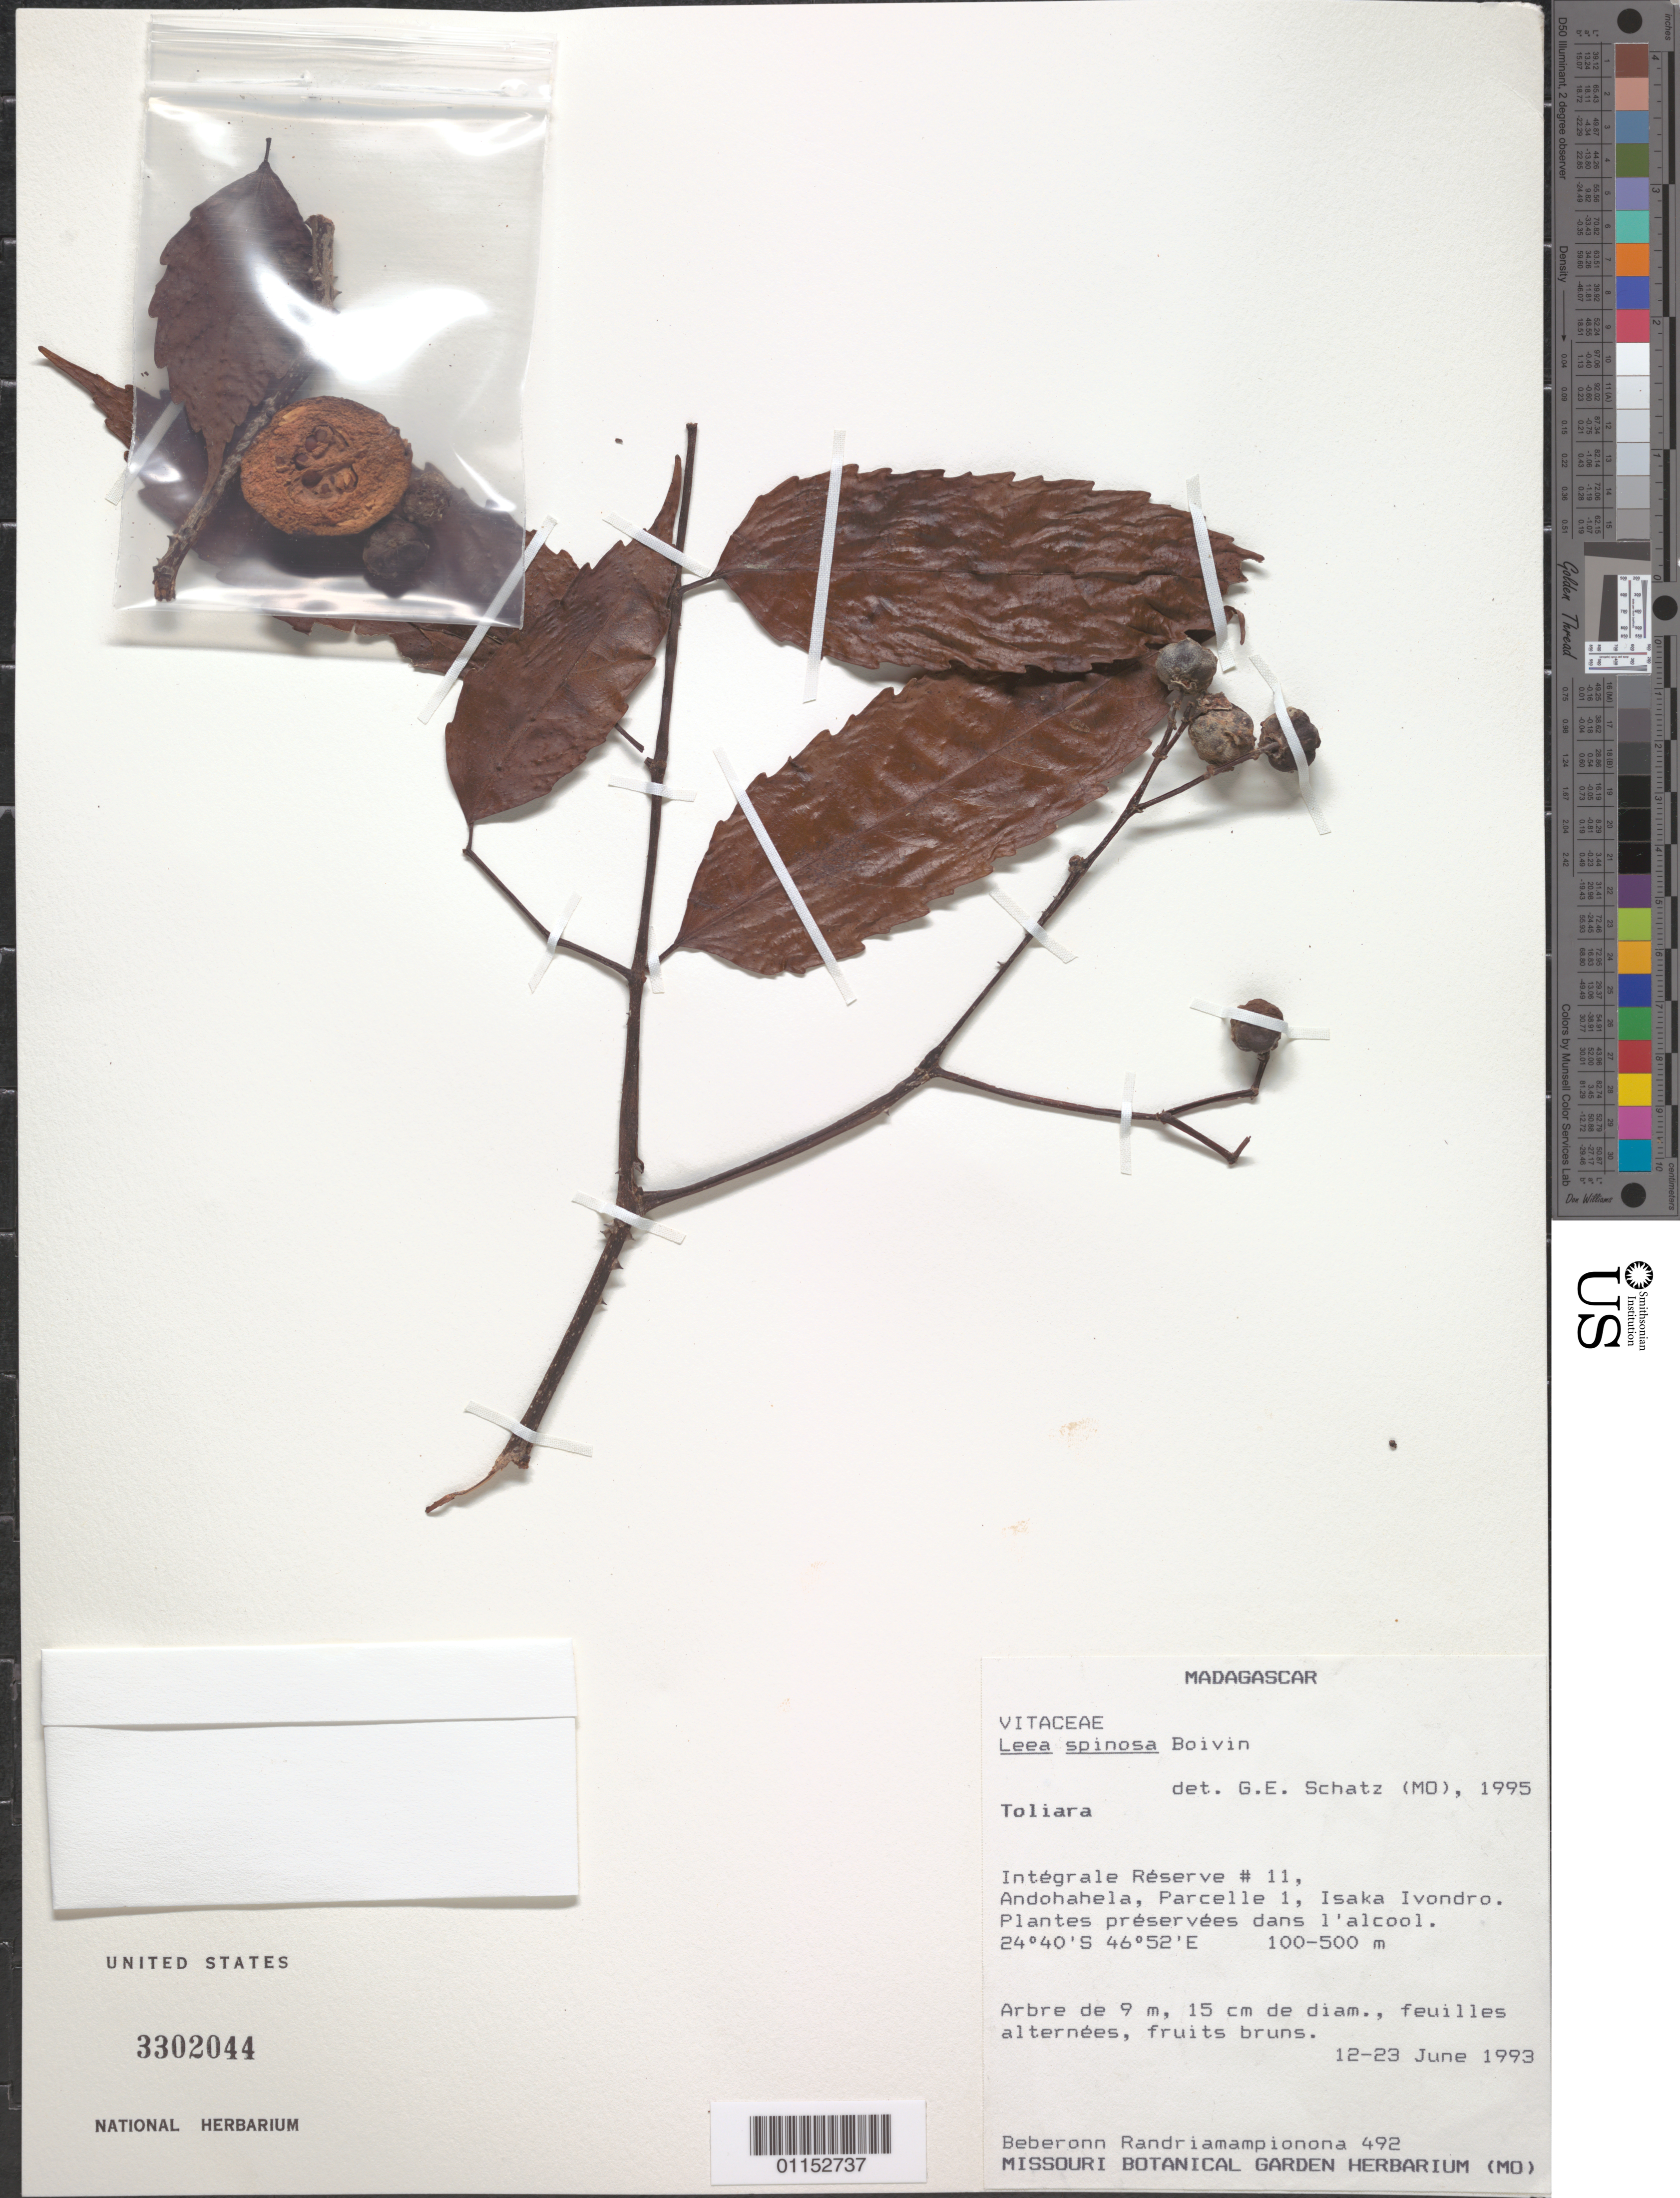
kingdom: Plantae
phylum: Tracheophyta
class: Magnoliopsida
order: Vitales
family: Vitaceae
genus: Leea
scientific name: Leea spinosa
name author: Spreng.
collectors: B. Randriamampionona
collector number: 492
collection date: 1993-06-12/1993-06-23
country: Madagascar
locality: Integrale Reserve # 11, Andohahela, Parcelle 1, Isaka Ivondro.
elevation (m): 100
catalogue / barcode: US 3302044